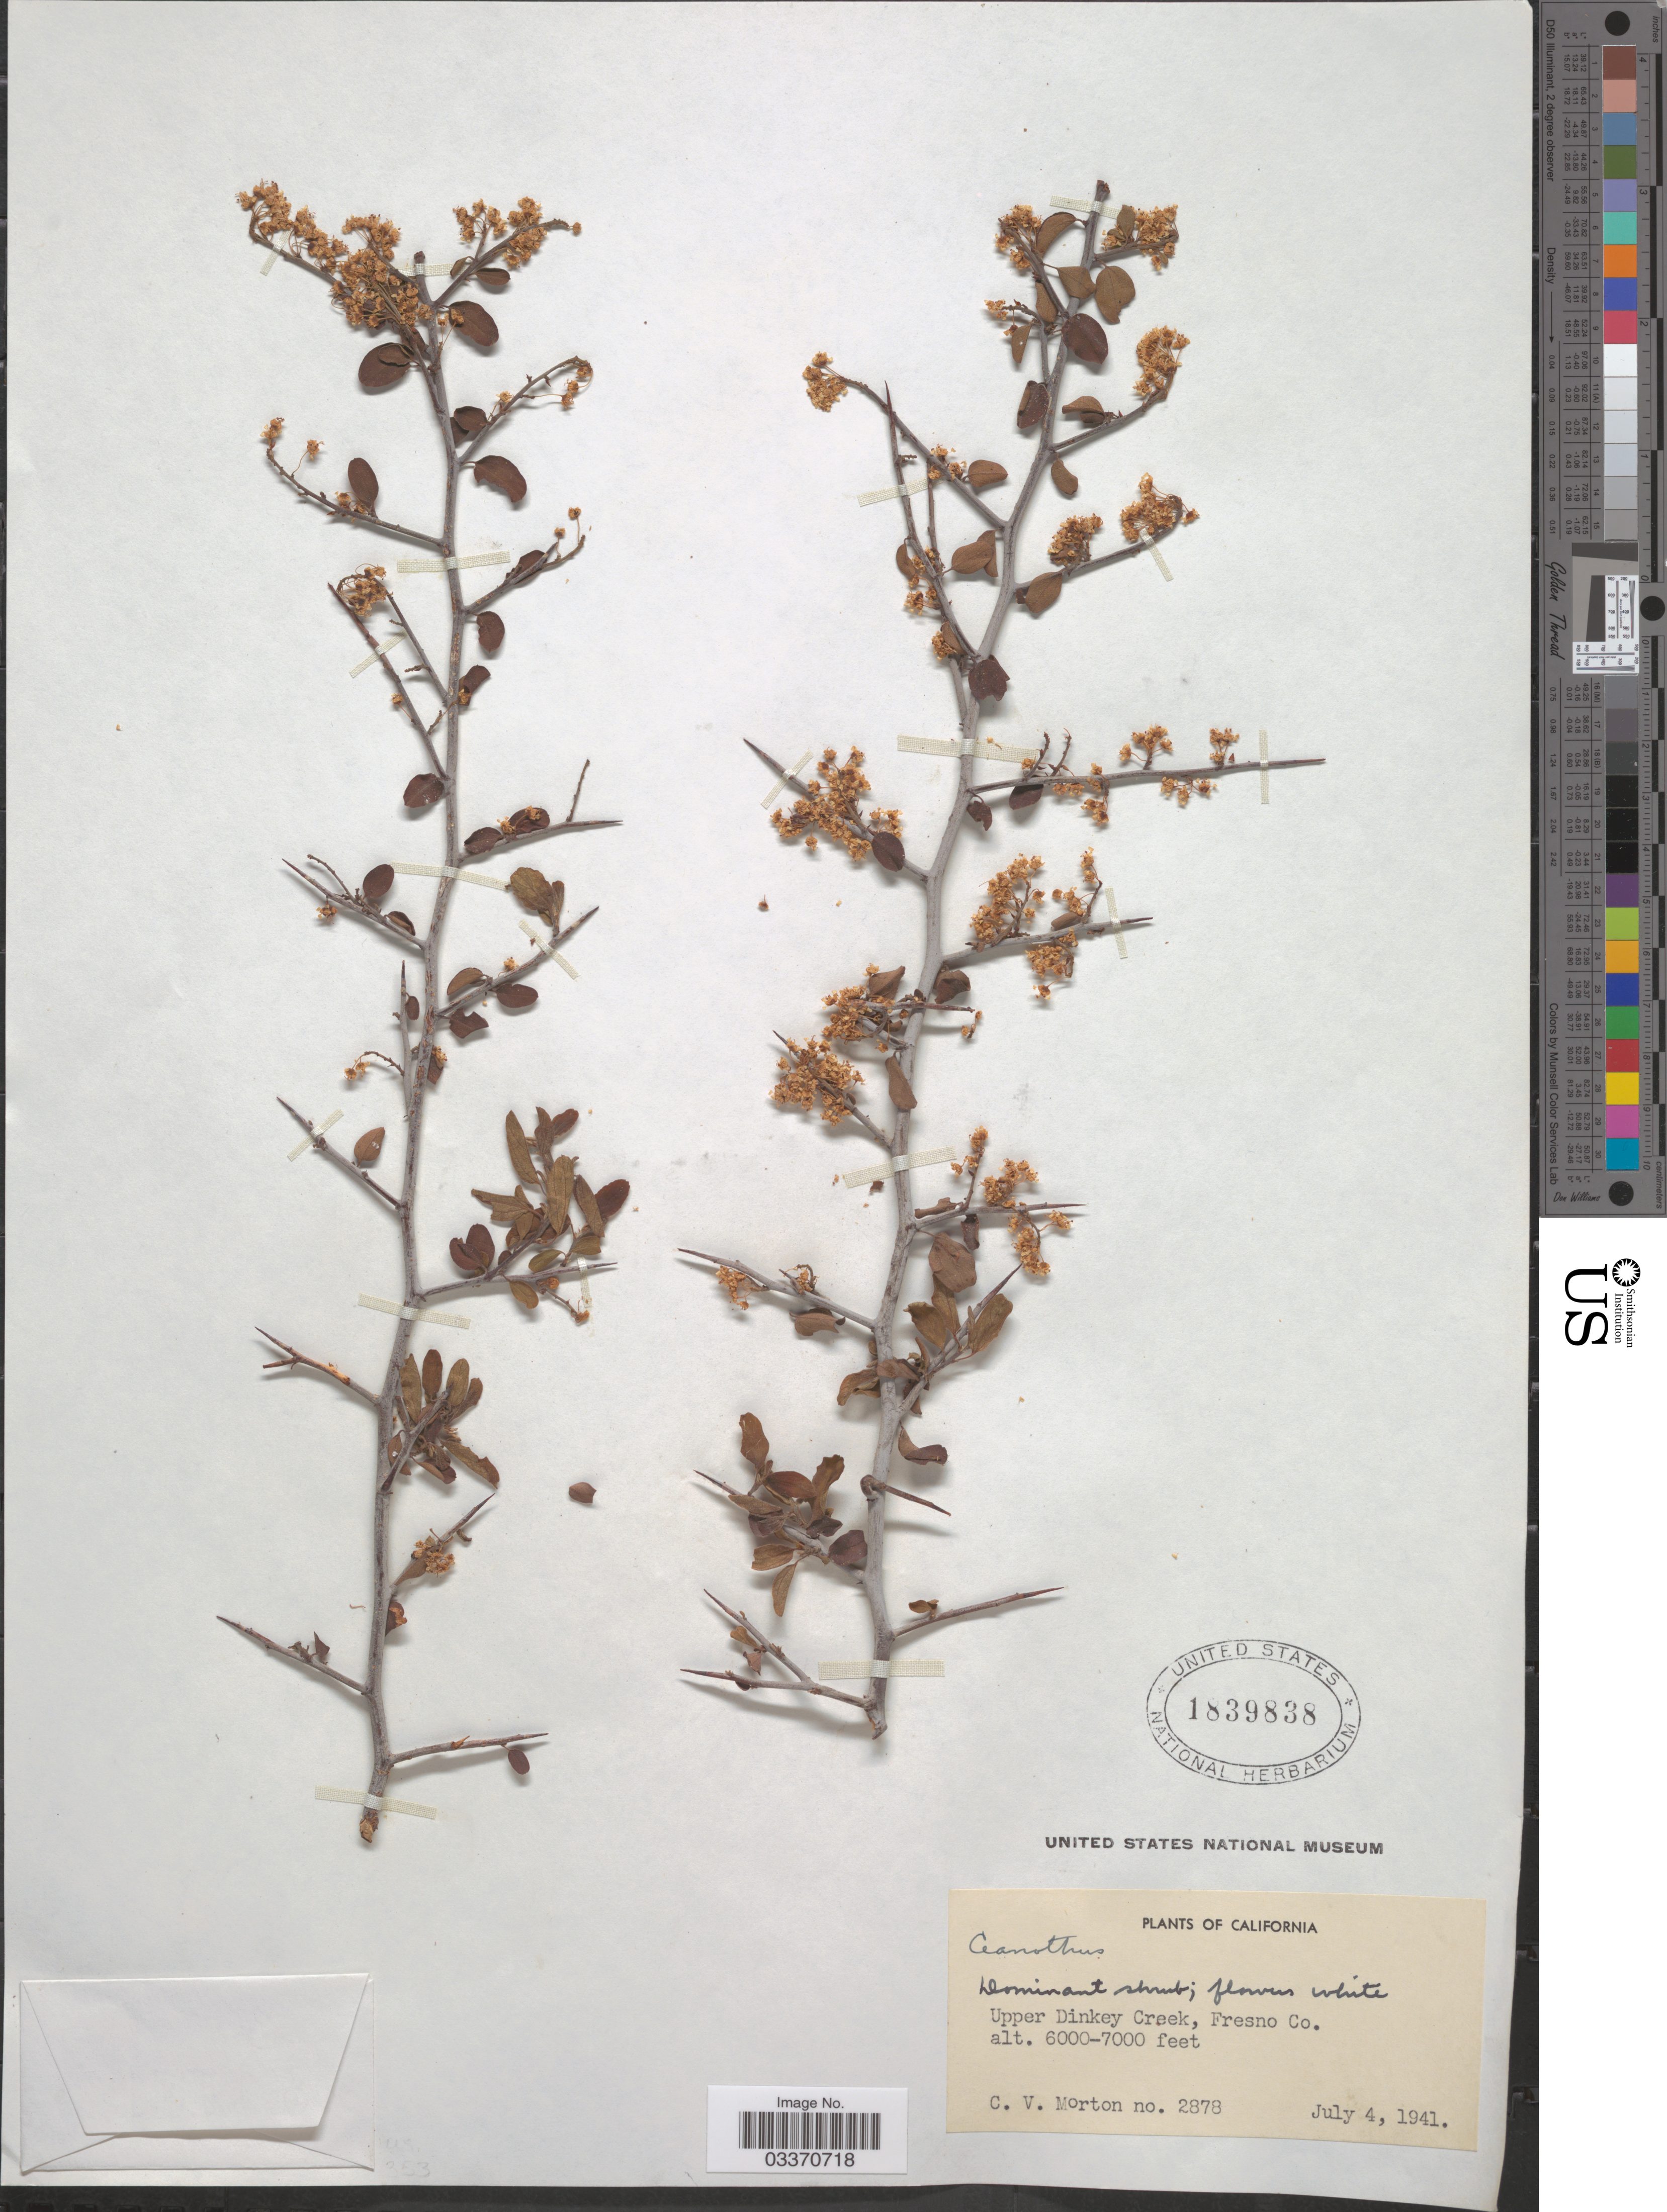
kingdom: Plantae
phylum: Tracheophyta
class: Magnoliopsida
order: Rosales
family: Rhamnaceae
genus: Ceanothus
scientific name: Ceanothus sp.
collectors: C. V. Morton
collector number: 2878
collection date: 1941-07-04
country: United States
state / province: California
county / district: Fresno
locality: Upper Dinkey Creek, Fresno Co.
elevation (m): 1829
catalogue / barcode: US 1839838